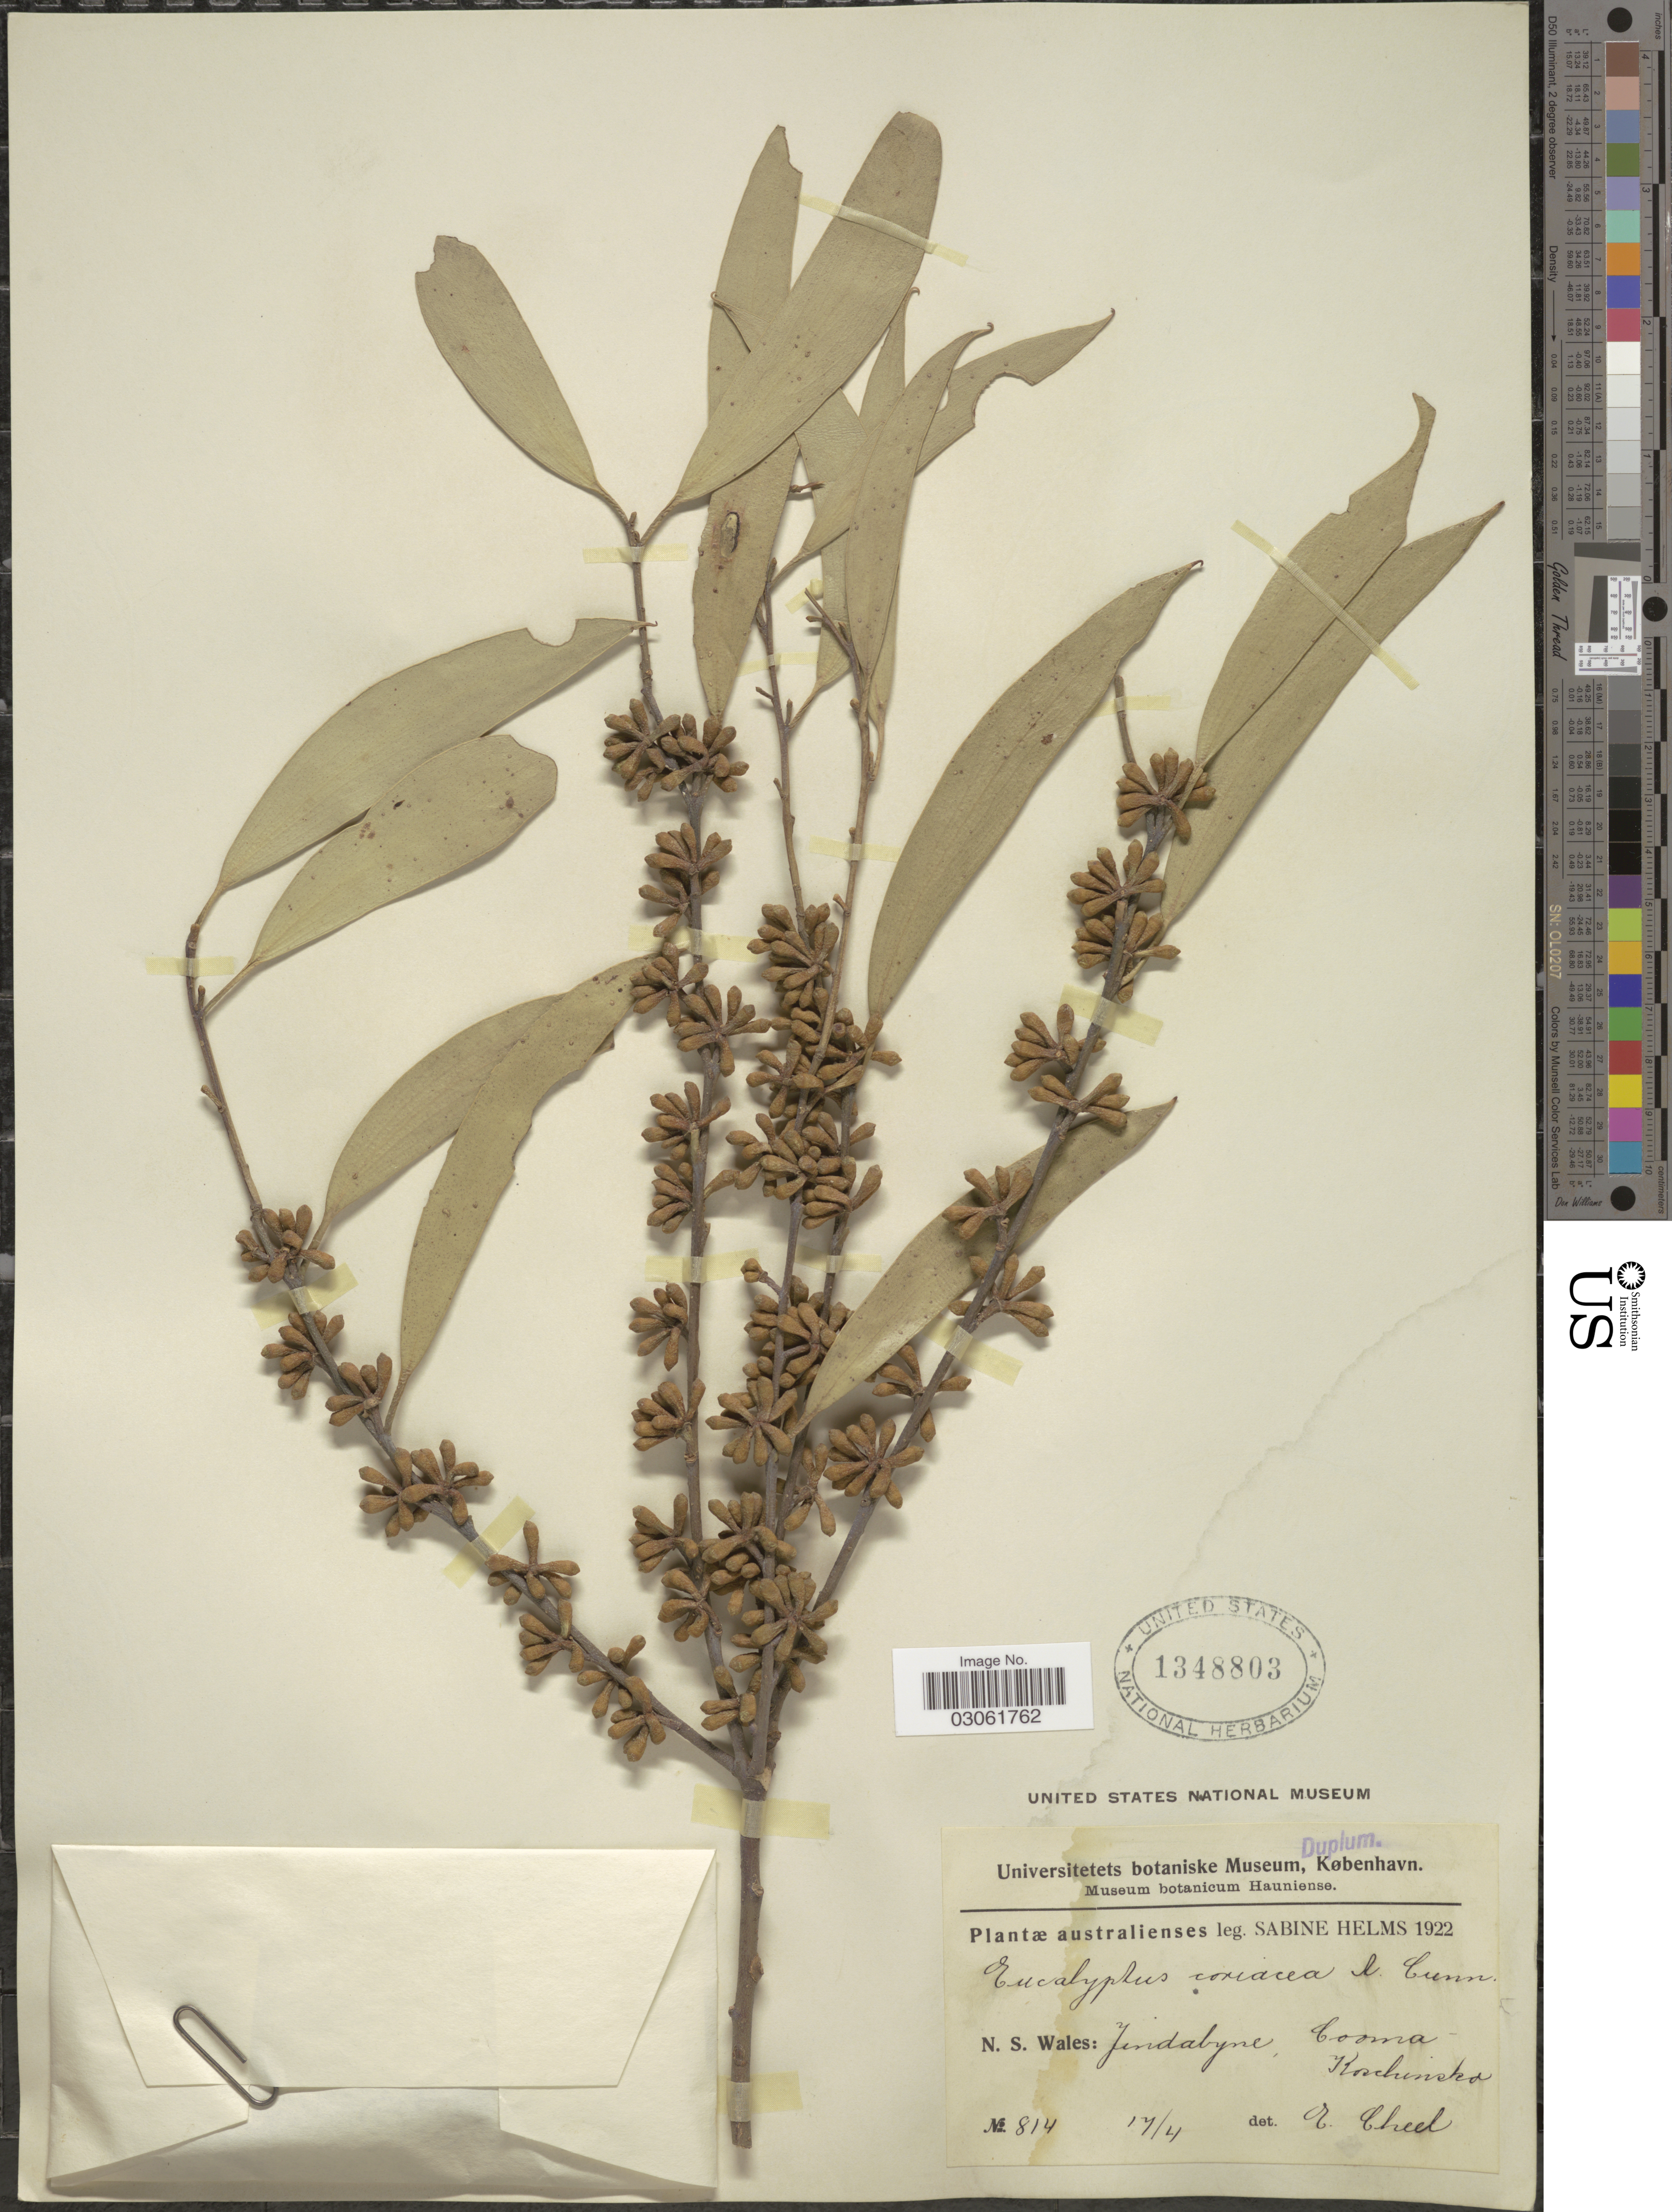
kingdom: Plantae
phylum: Tracheophyta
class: Magnoliopsida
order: Myrtales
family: Myrtaceae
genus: Eucalyptus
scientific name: Eucalyptus pauciflora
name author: Sieber ex Spreng.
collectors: S. Helms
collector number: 814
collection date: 1922-04-17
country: Australia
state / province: New South Wales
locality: Jindabyne, Cooma Kosciusko .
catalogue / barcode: US 1348803